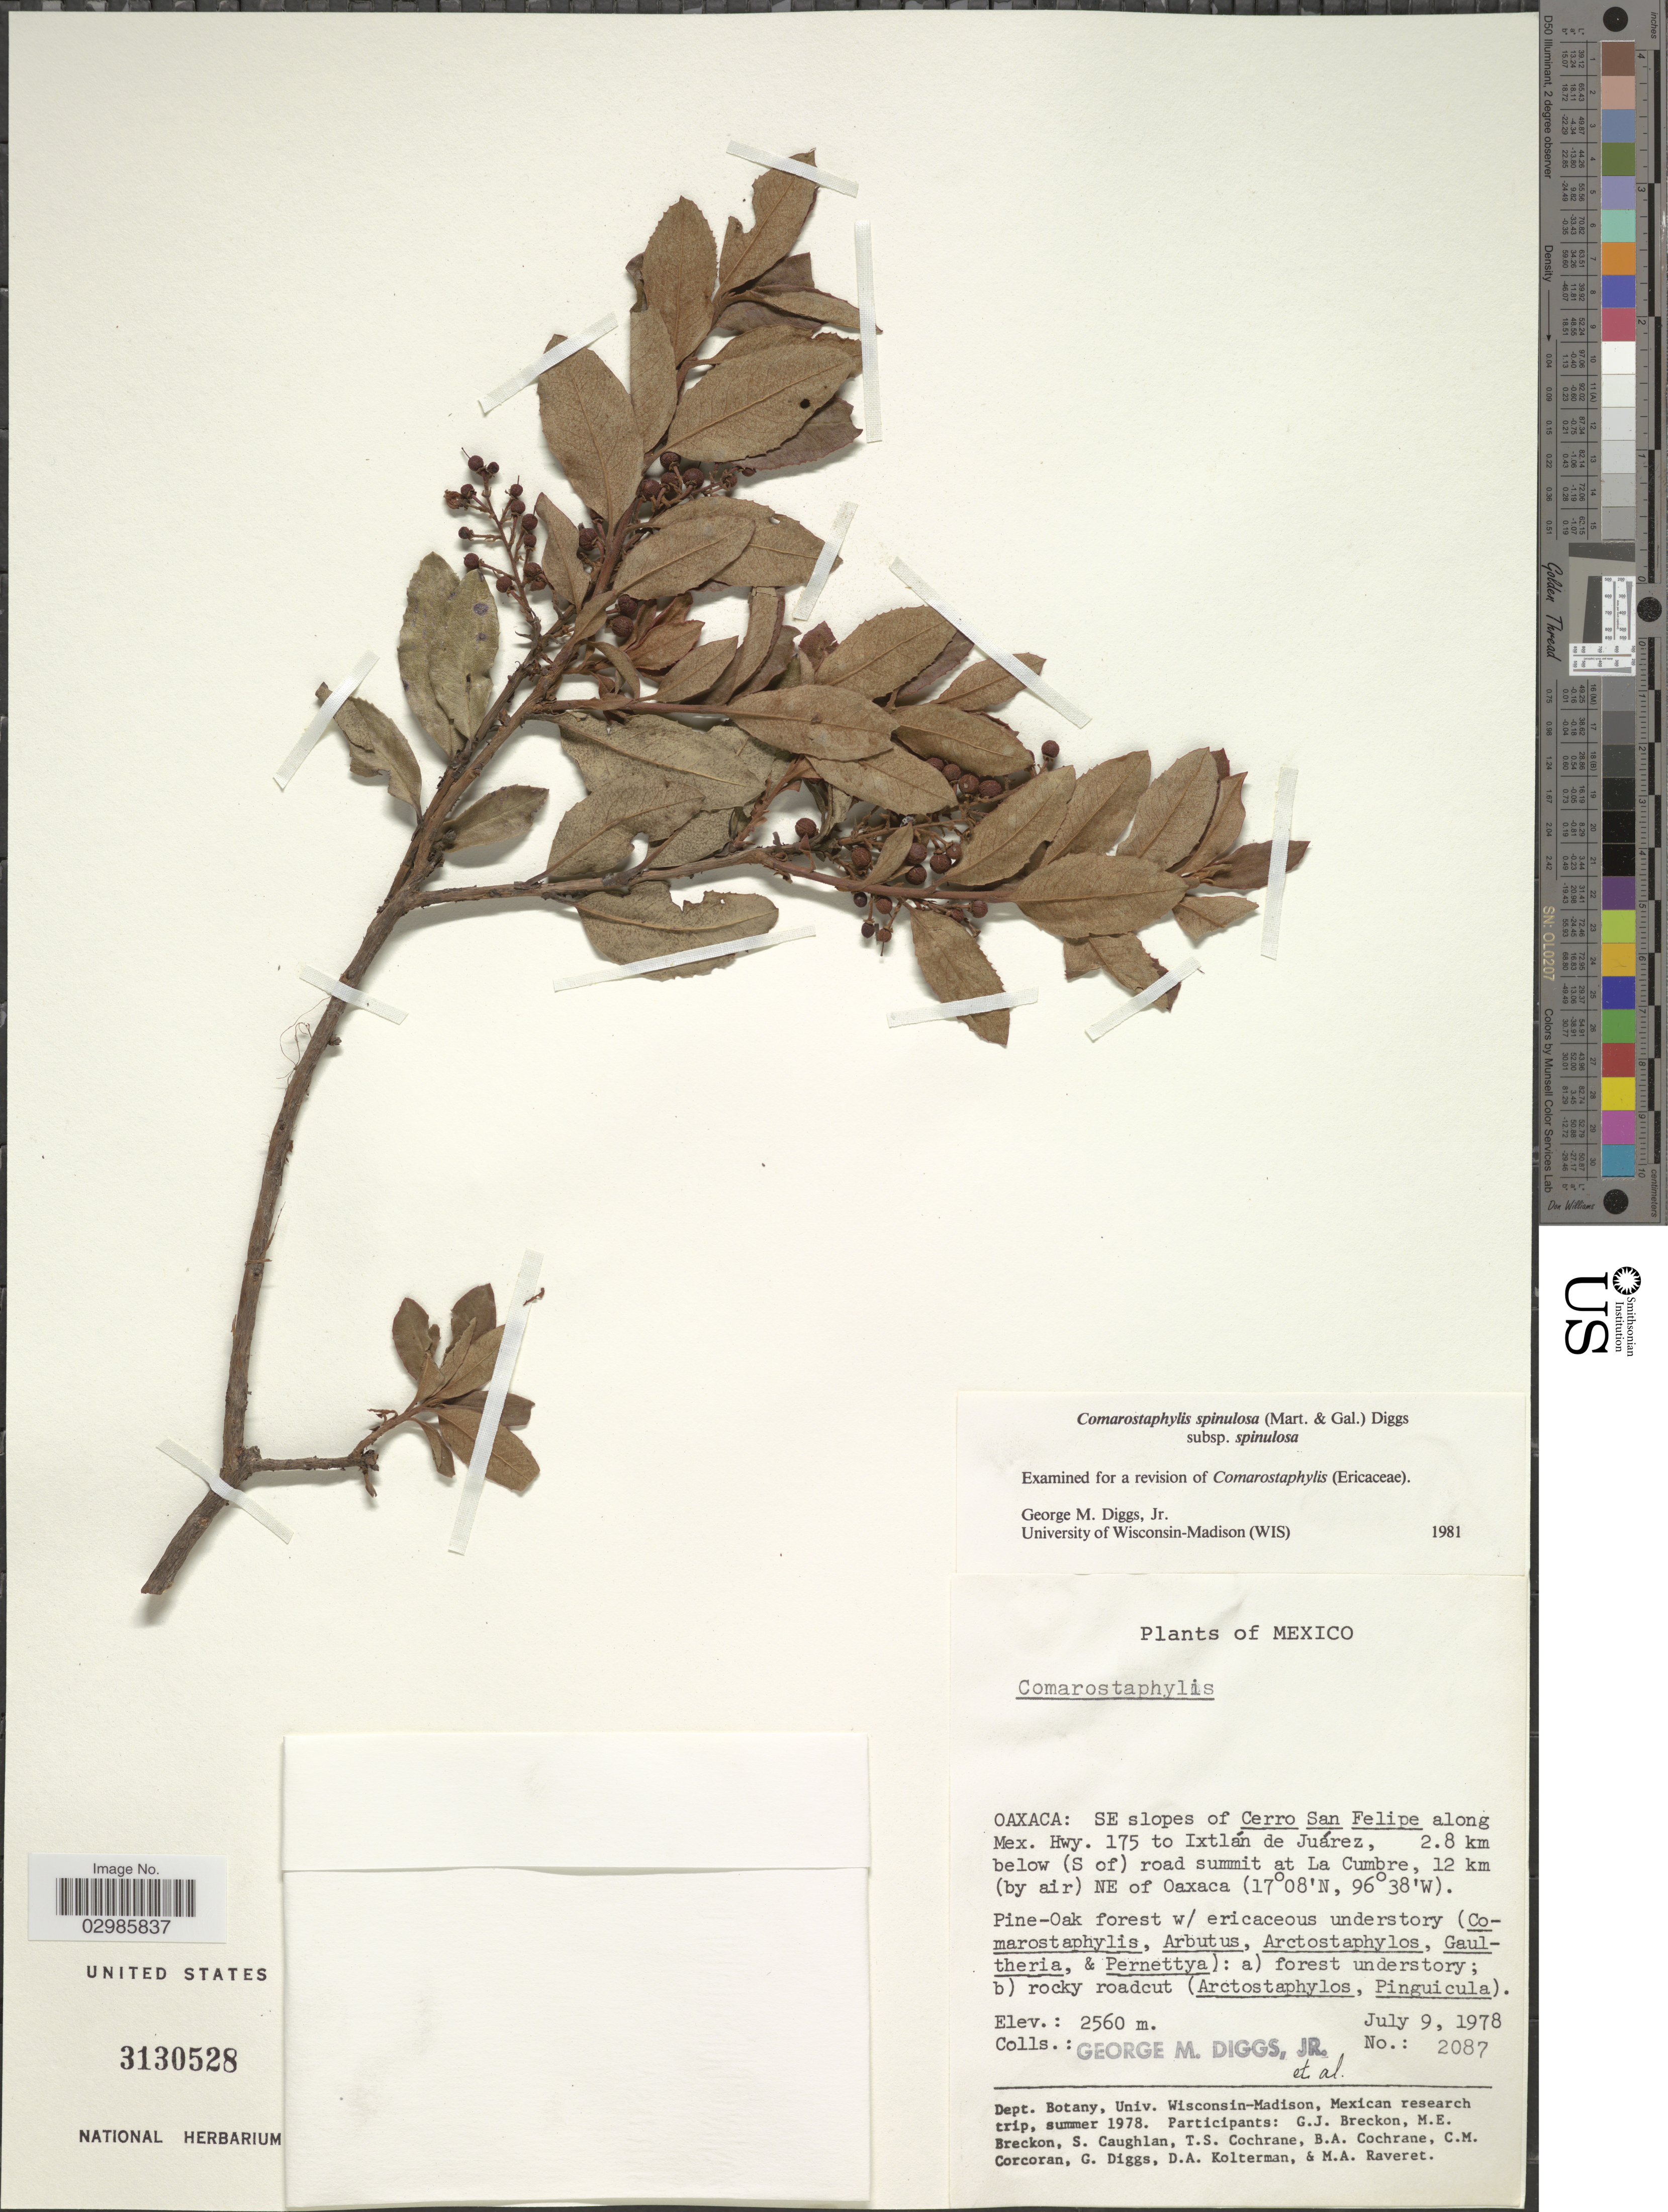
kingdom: Plantae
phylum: Tracheophyta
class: Magnoliopsida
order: Ericales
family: Ericaceae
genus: Comarostaphylis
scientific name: Comarostaphylis spinulosa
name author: (M. Martens & Galeotti) Diggs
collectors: G. Diggs & et al.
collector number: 2087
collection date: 1978-07-09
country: Mexico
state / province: Oaxaca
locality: SE slopes of Cerro San Felipe along Mex. Hwy. 175 to Ixtlán de Juarez, 2.8 km below (S of) road summit at La Cumbre, 12 km (by air) NE of Oaxaca.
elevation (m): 2560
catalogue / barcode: US 3130528